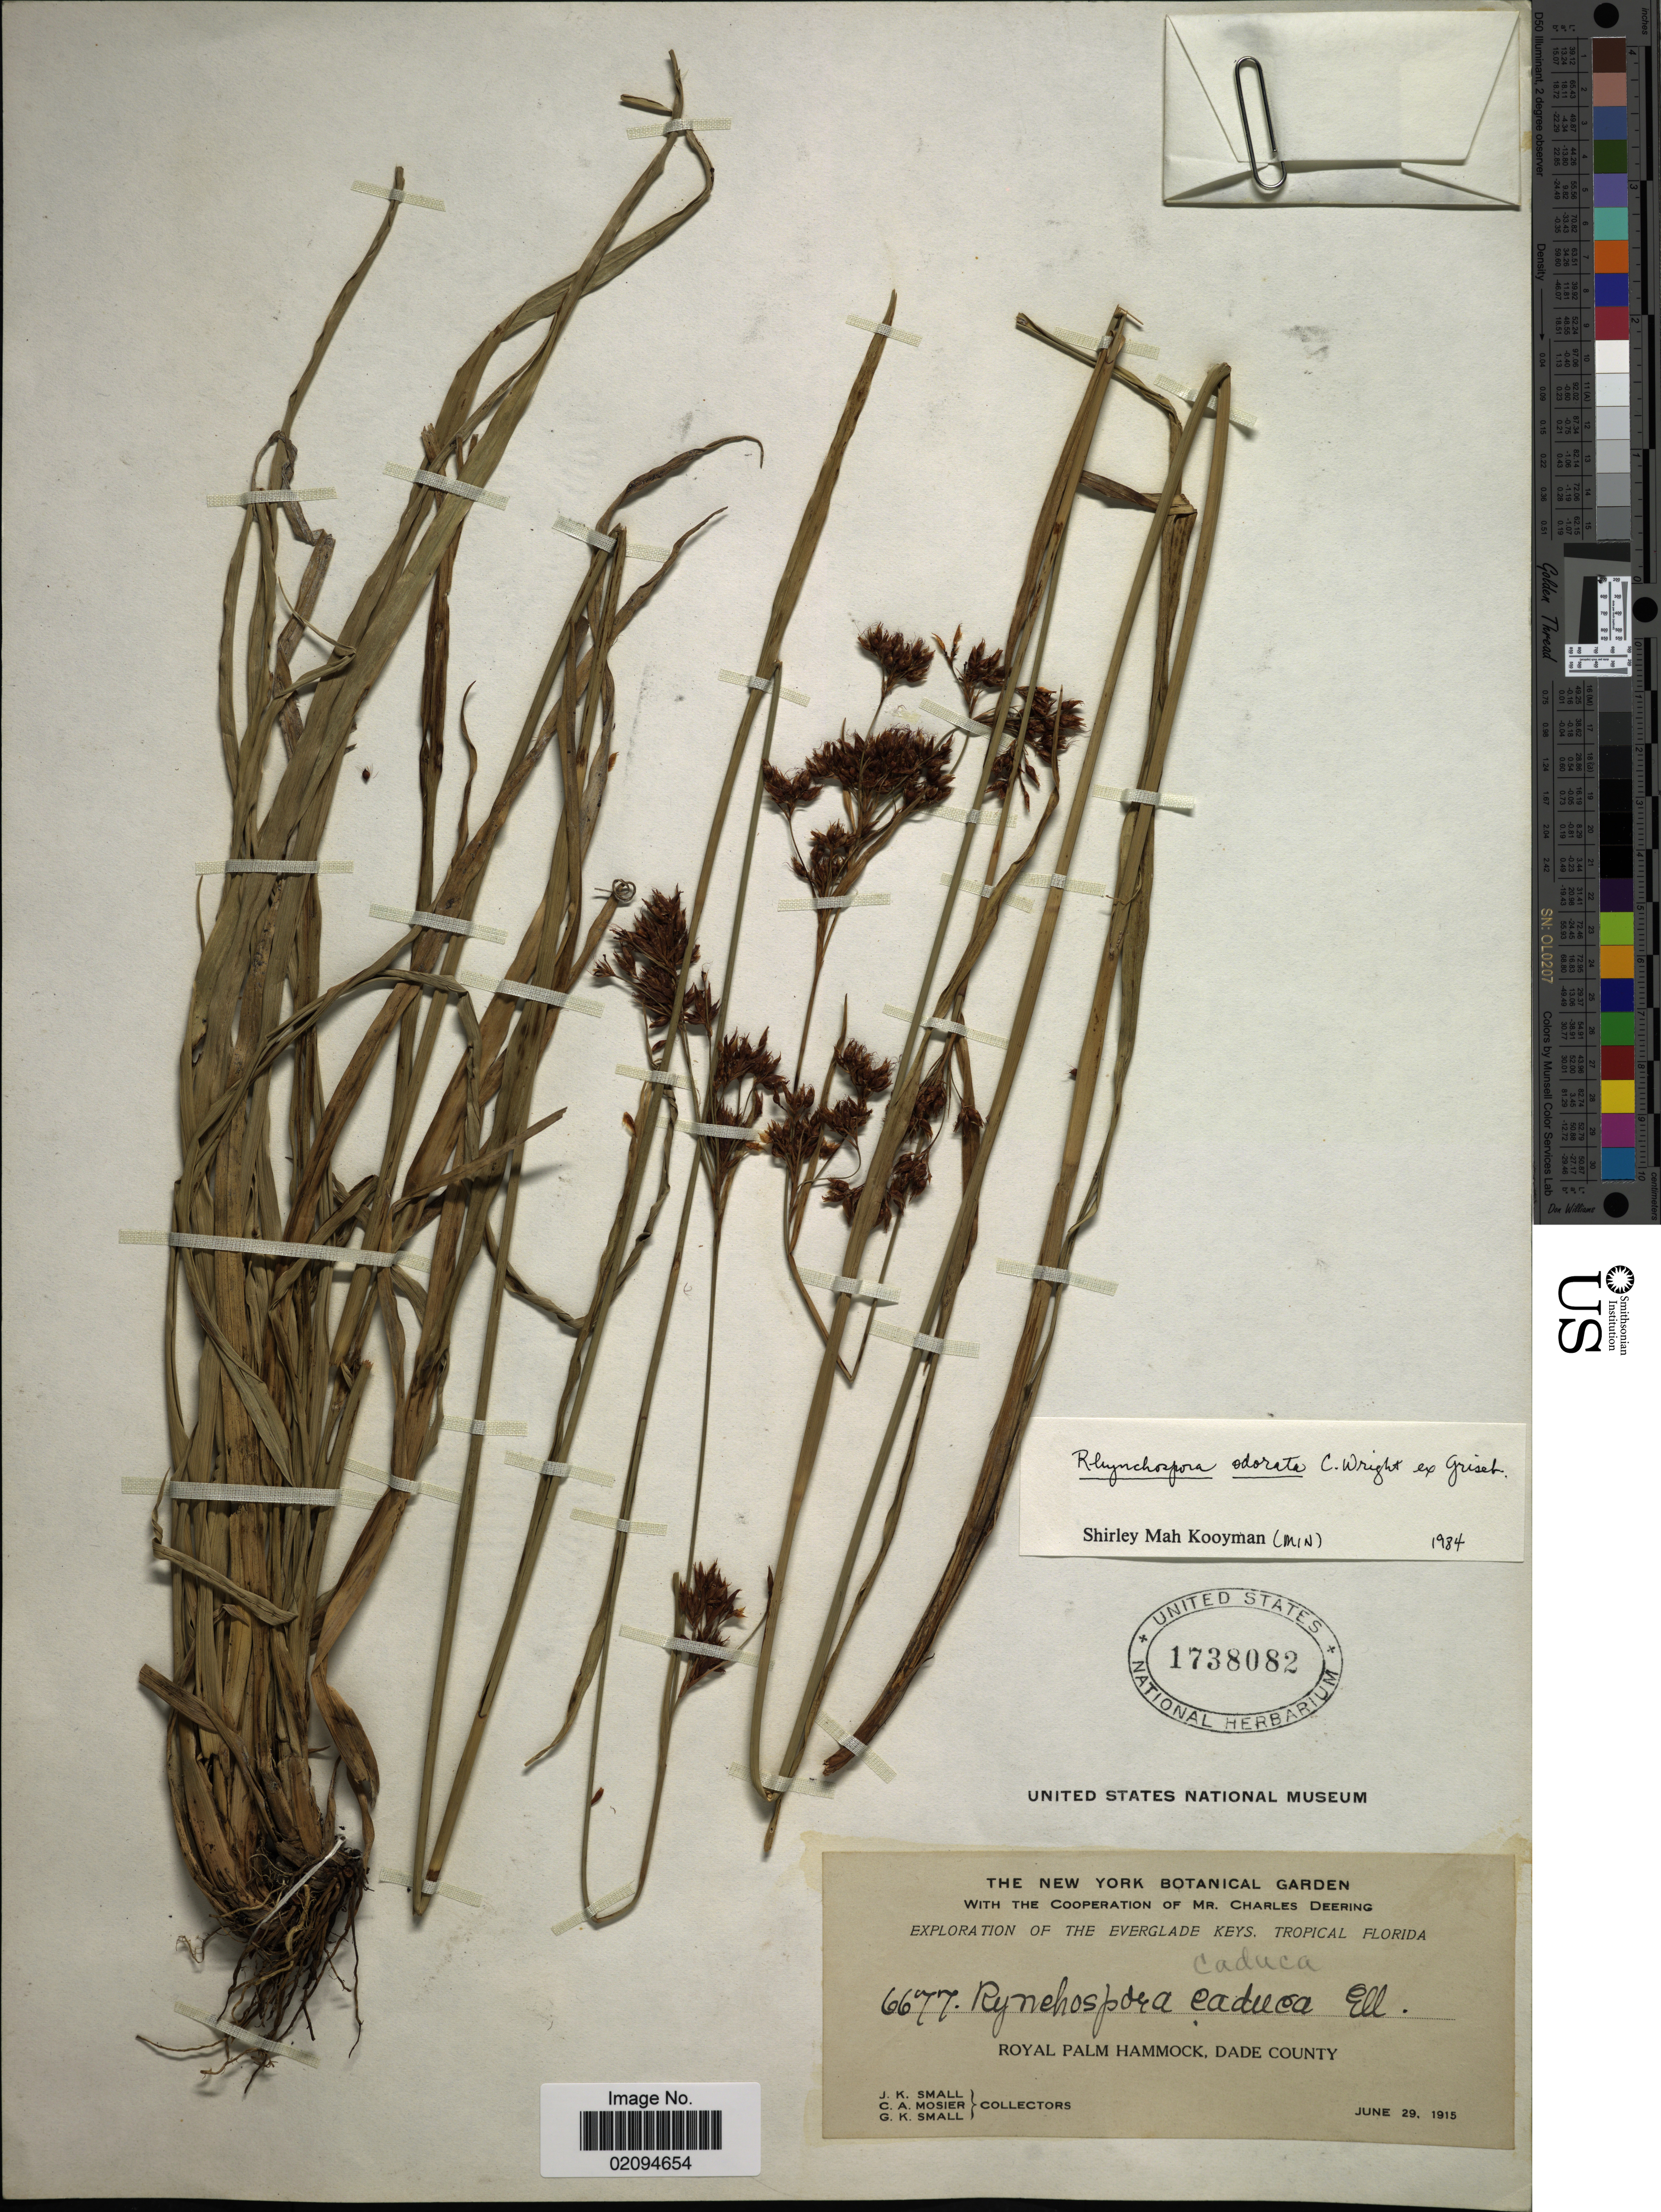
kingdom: Plantae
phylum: Tracheophyta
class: Liliopsida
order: Poales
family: Cyperaceae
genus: Rhynchospora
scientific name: Rhynchospora odorata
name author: C. Wright ex Griseb.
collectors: J. K. Small, C. A. Mosier & G. K. Small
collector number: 6677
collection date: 1915-06-29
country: United States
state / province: Florida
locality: The Everglades Keys. Royal Palm Hammock, Dade County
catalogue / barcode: US 1738082